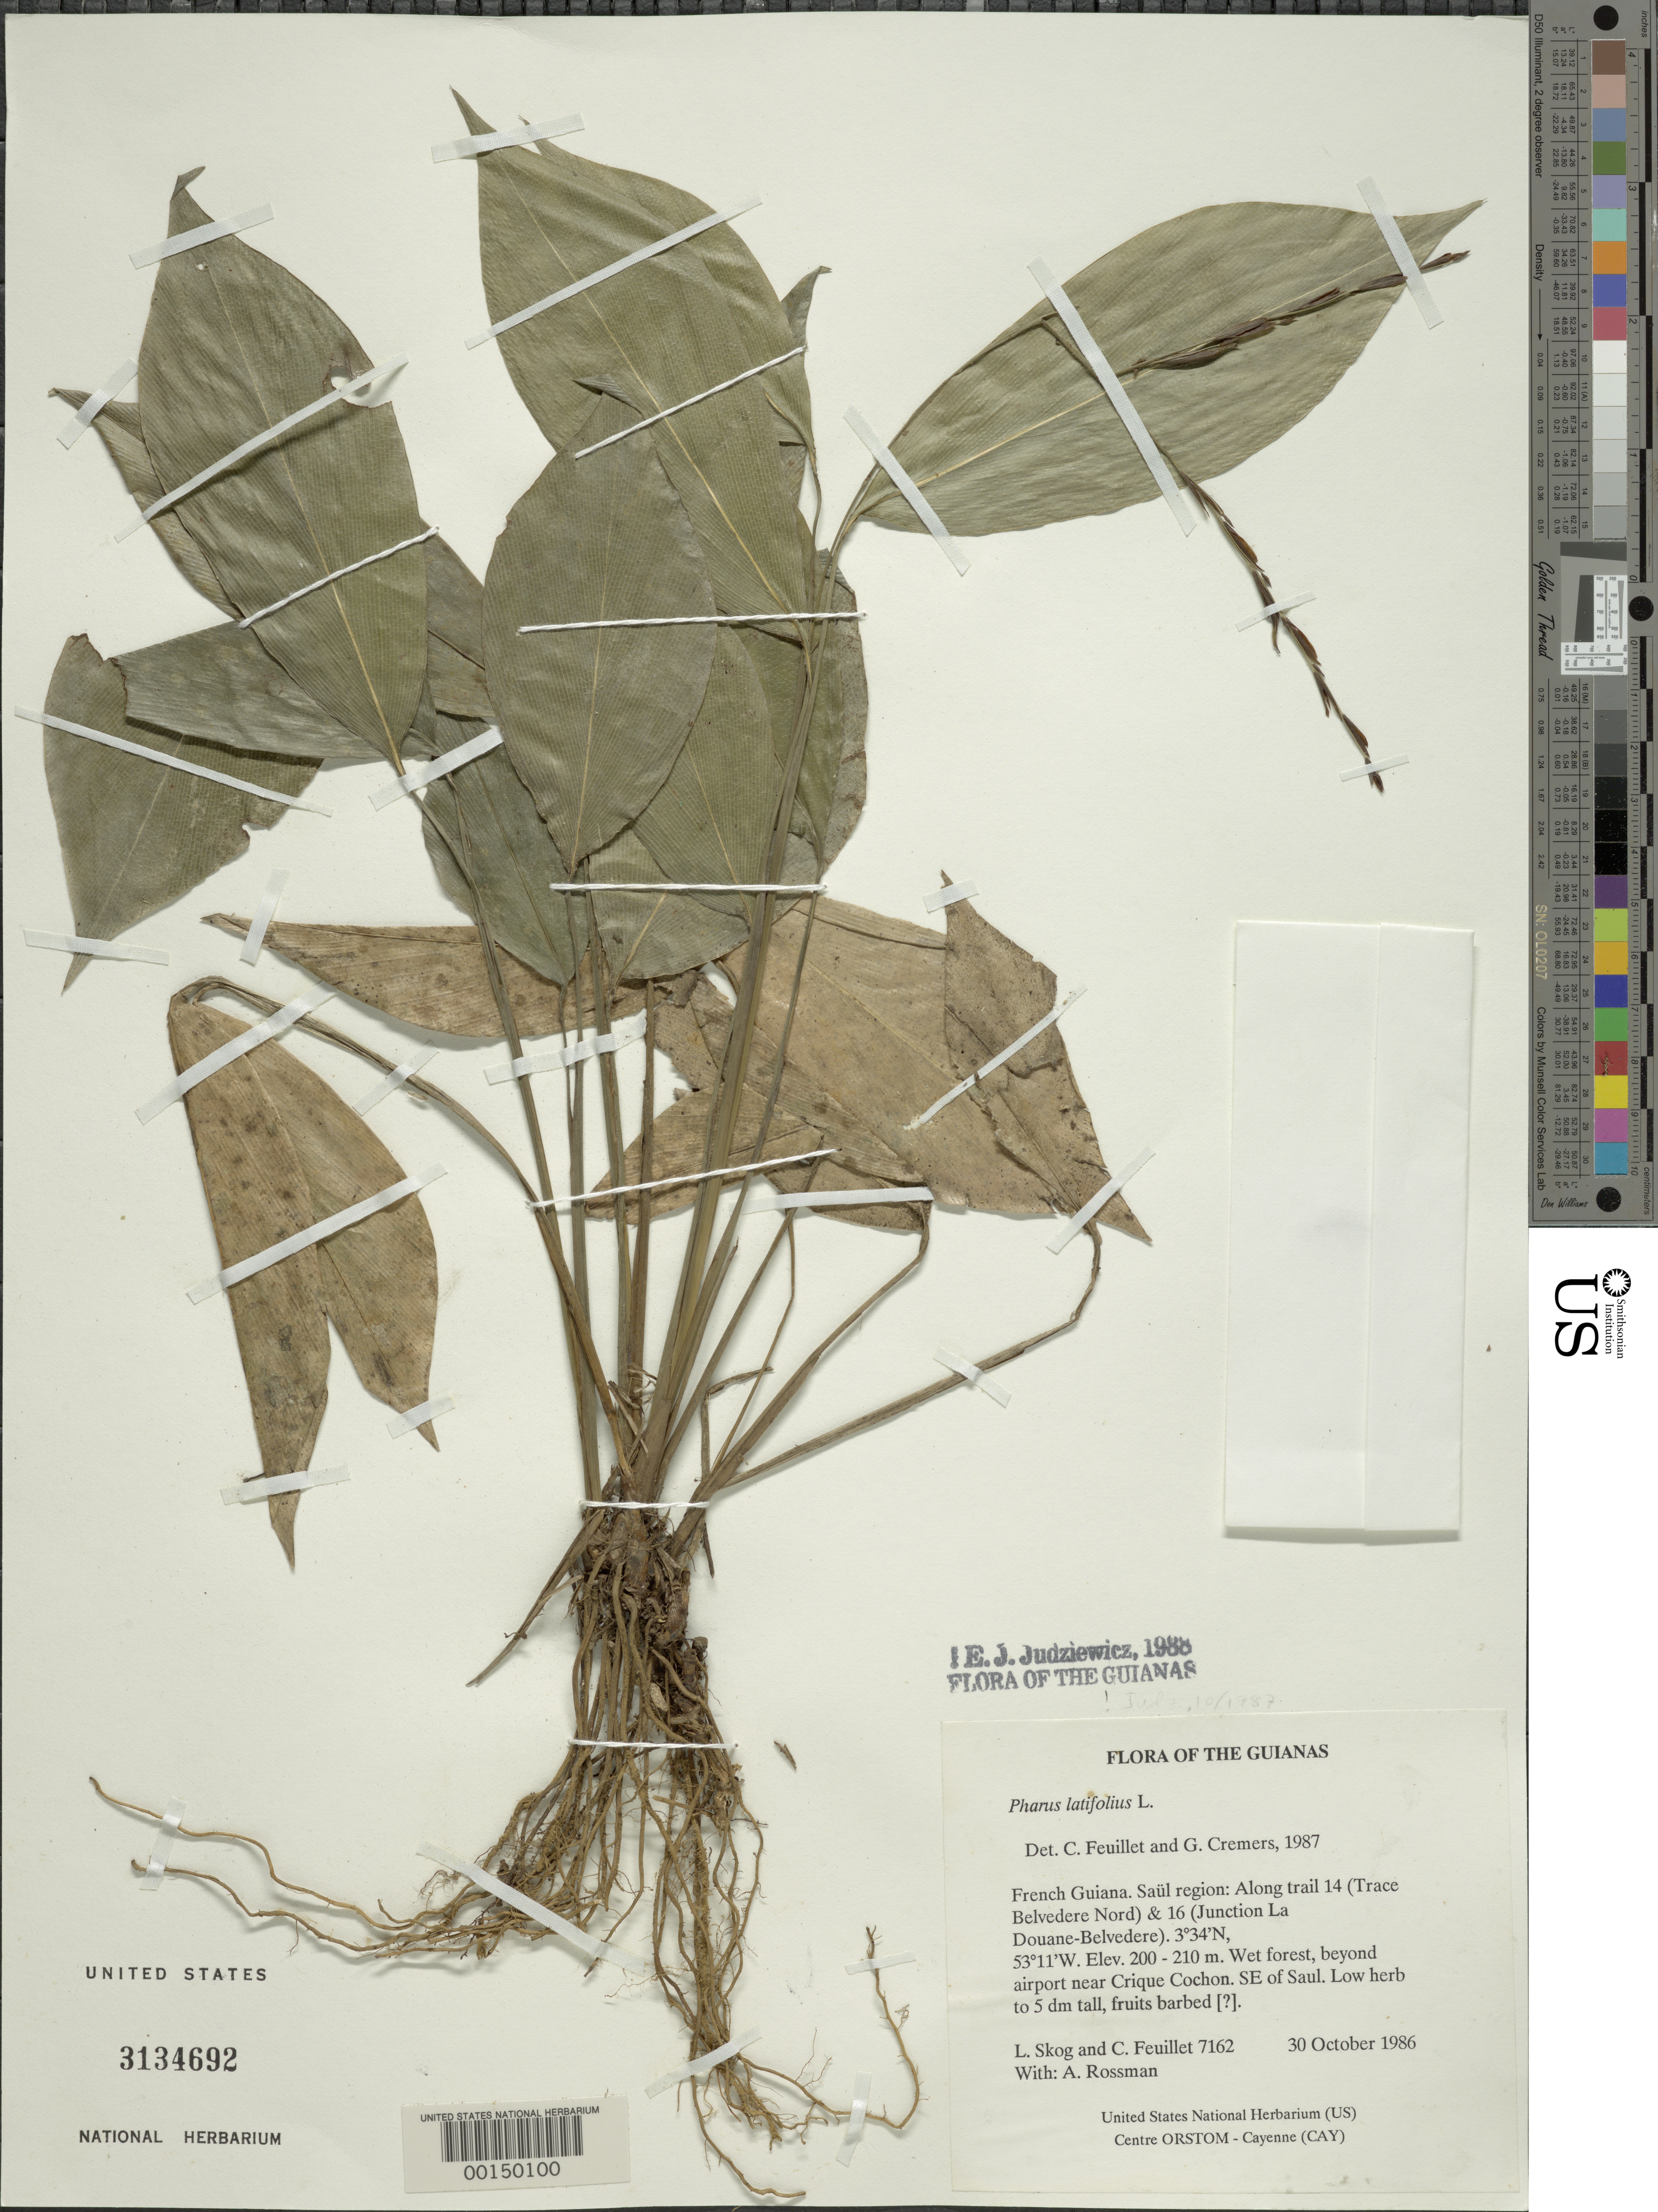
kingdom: Plantae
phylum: Tracheophyta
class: Liliopsida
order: Poales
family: Poaceae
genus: Pharus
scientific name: Pharus latifolius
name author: L.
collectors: L. E. Skog, C. Feuillet & A. Rossman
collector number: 7162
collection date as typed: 30 Oct 1986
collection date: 1986-10-30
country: French Guiana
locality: Saül region: along trail 14 (trace Belvedere Nord) and 16 (junction La Douane-Belvedere), beyond airport near Crique Cochon, SE of Saül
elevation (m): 200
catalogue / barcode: US 3134692